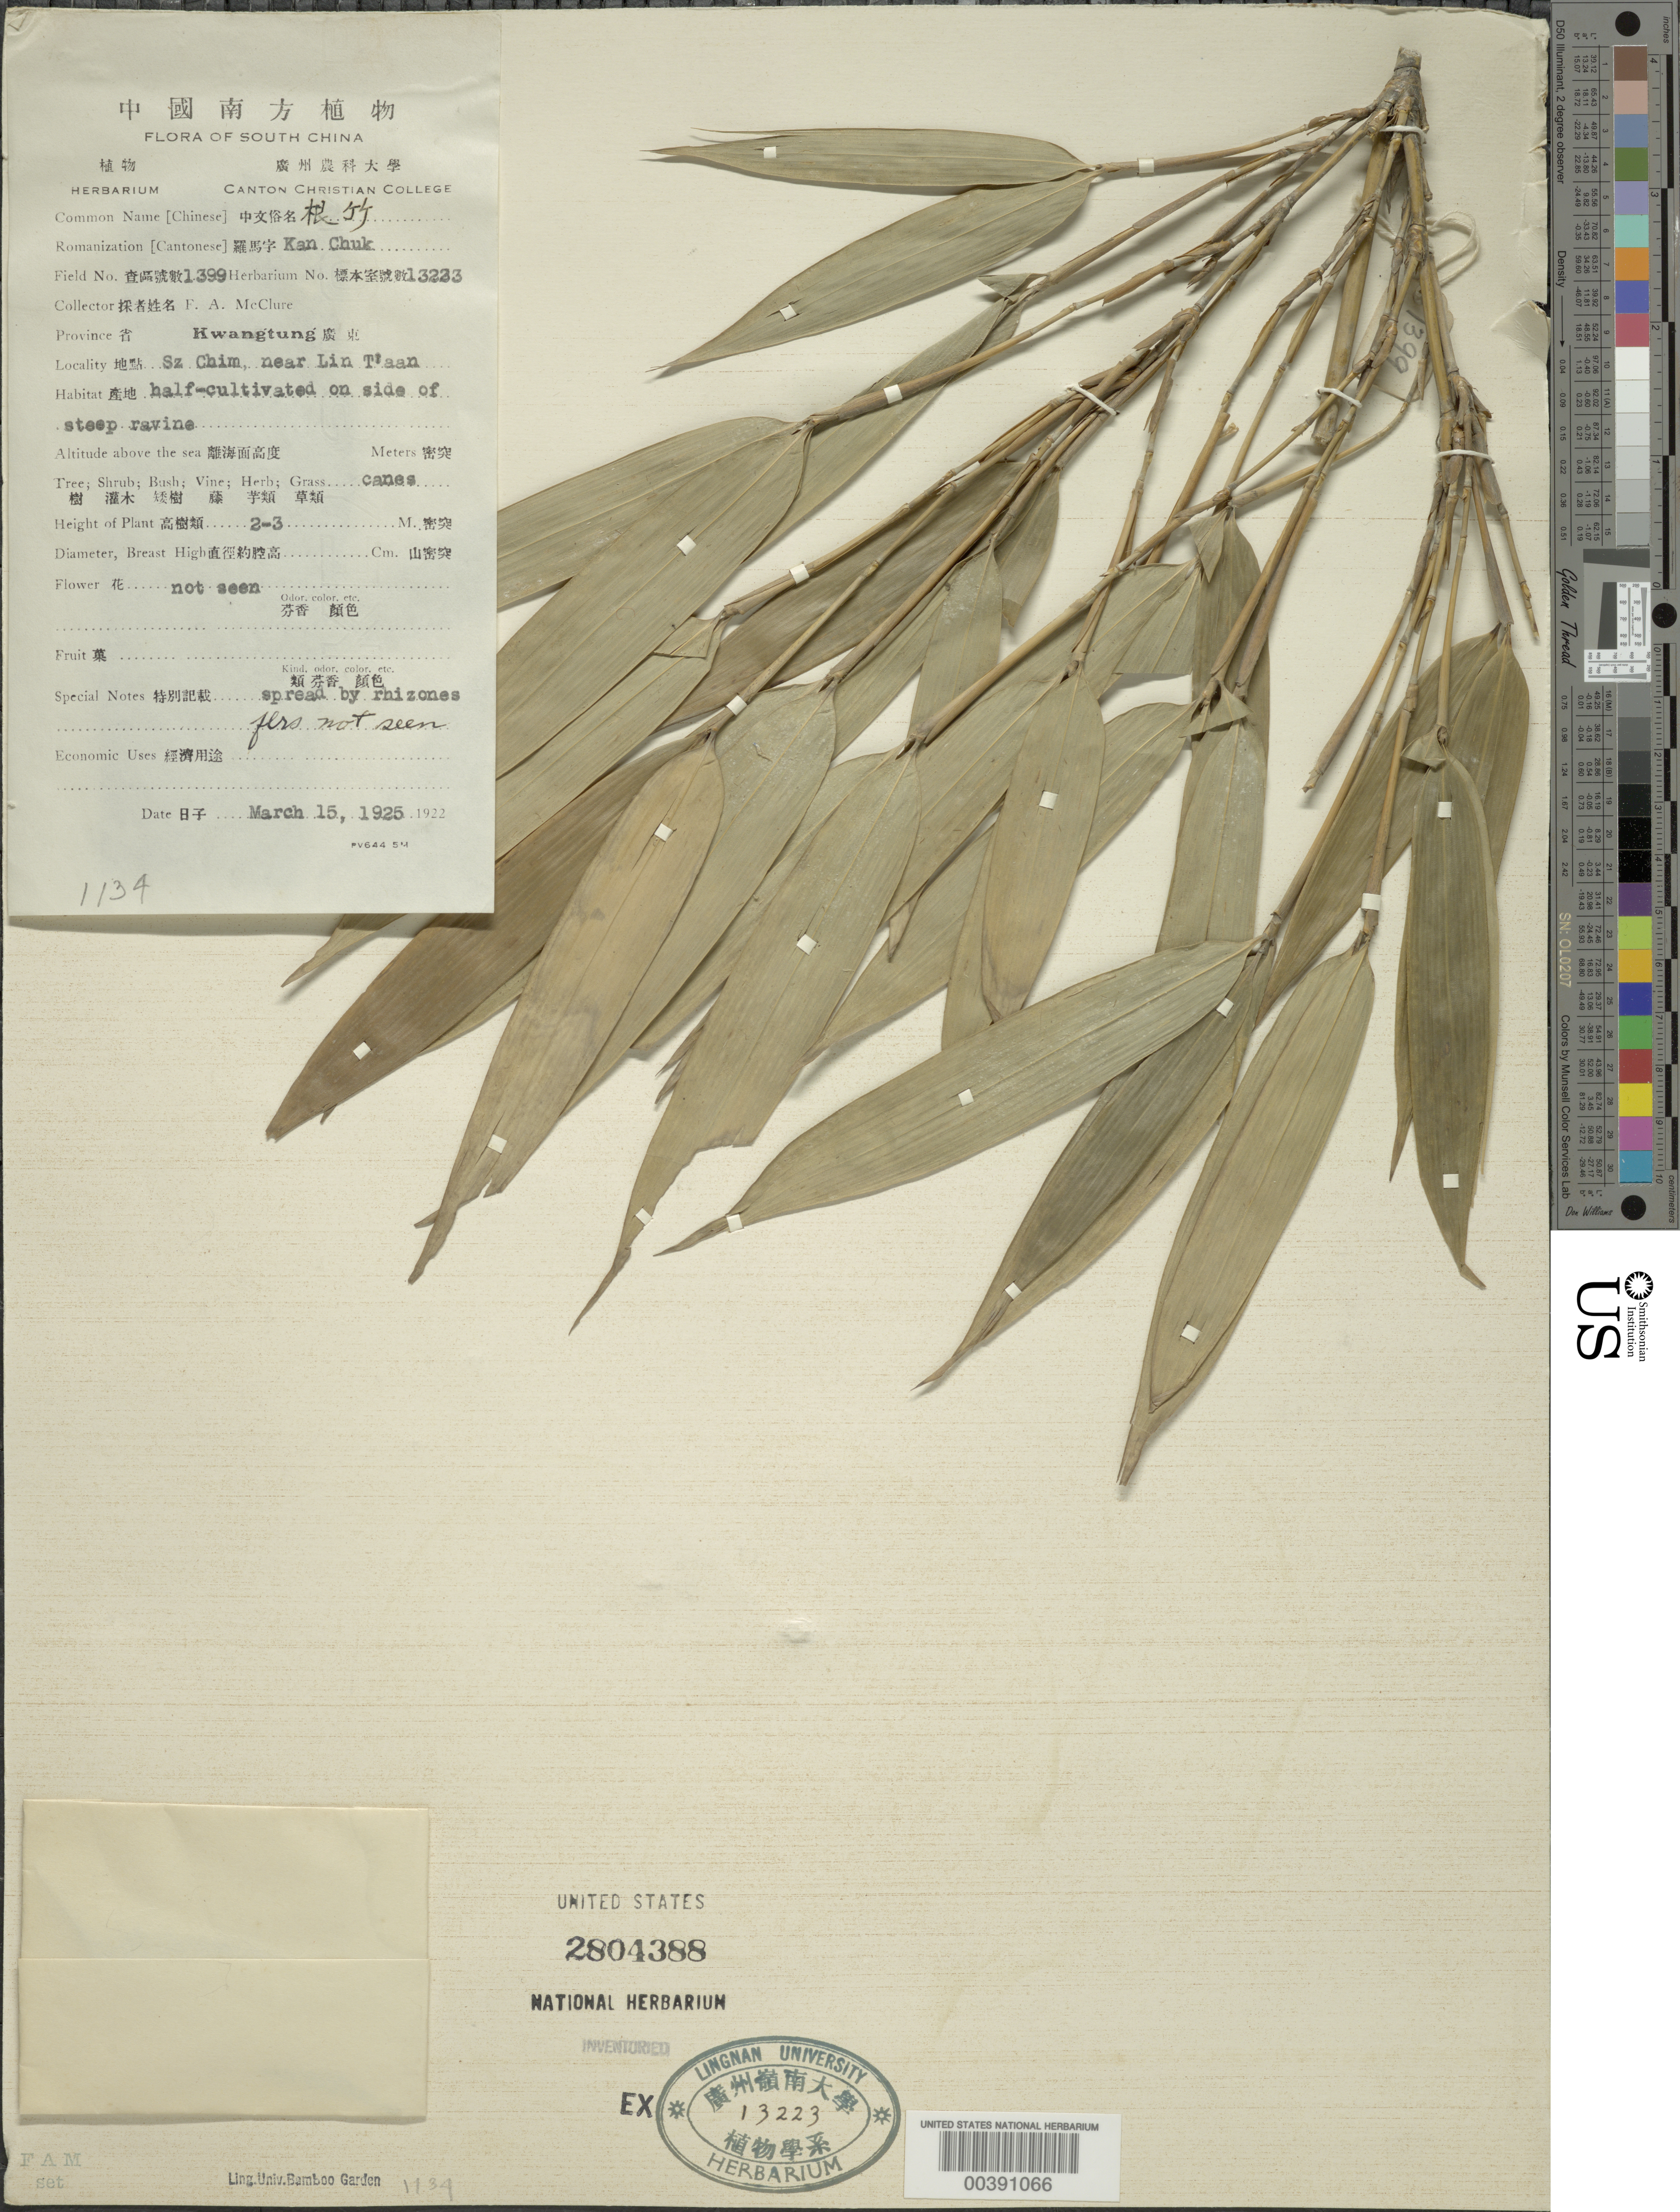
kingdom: Plantae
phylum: Tracheophyta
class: Liliopsida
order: Poales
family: Poaceae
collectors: F. A. McClure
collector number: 1399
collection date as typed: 15 Mar 1925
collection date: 1925-03-15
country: China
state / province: Guangdong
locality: Sz chim, lin t'aan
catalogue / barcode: US 2804388